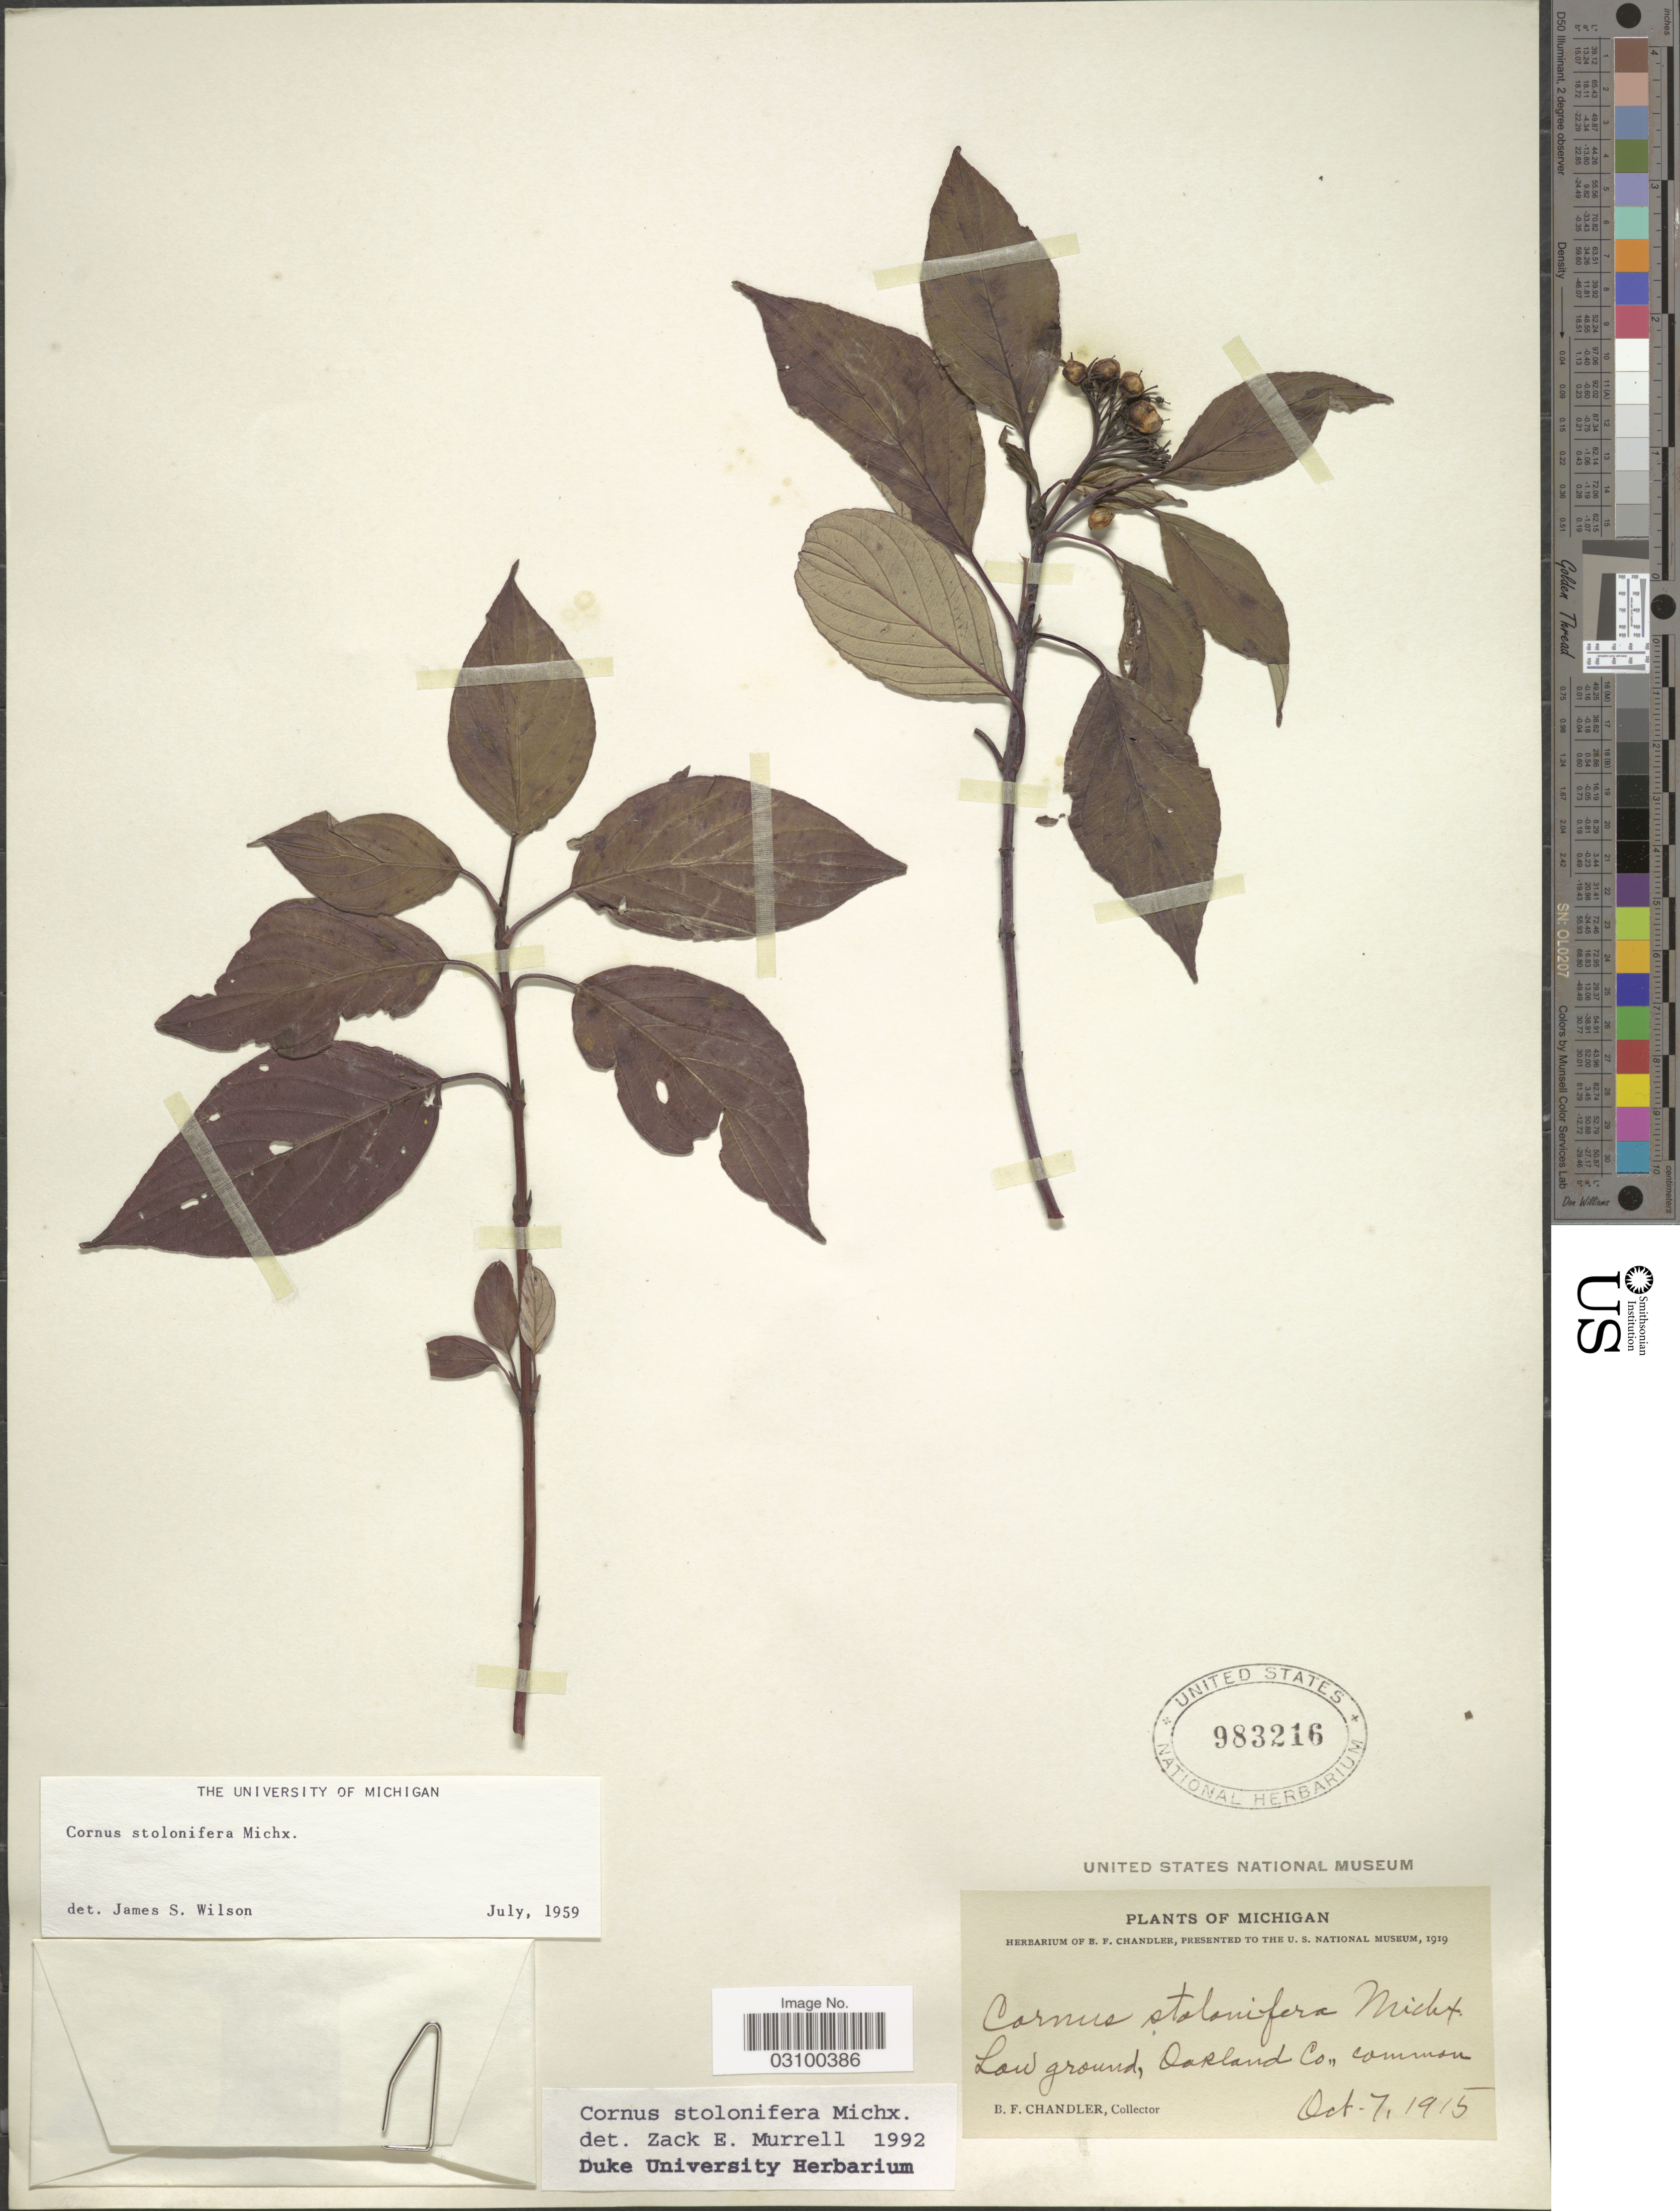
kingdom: Plantae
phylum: Tracheophyta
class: Magnoliopsida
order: Cornales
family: Cornaceae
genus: Cornus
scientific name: Cornus sericea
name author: L.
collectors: B. F. Chandler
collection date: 1915-10-07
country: United States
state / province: Michigan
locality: Oakland Co.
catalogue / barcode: US 983216